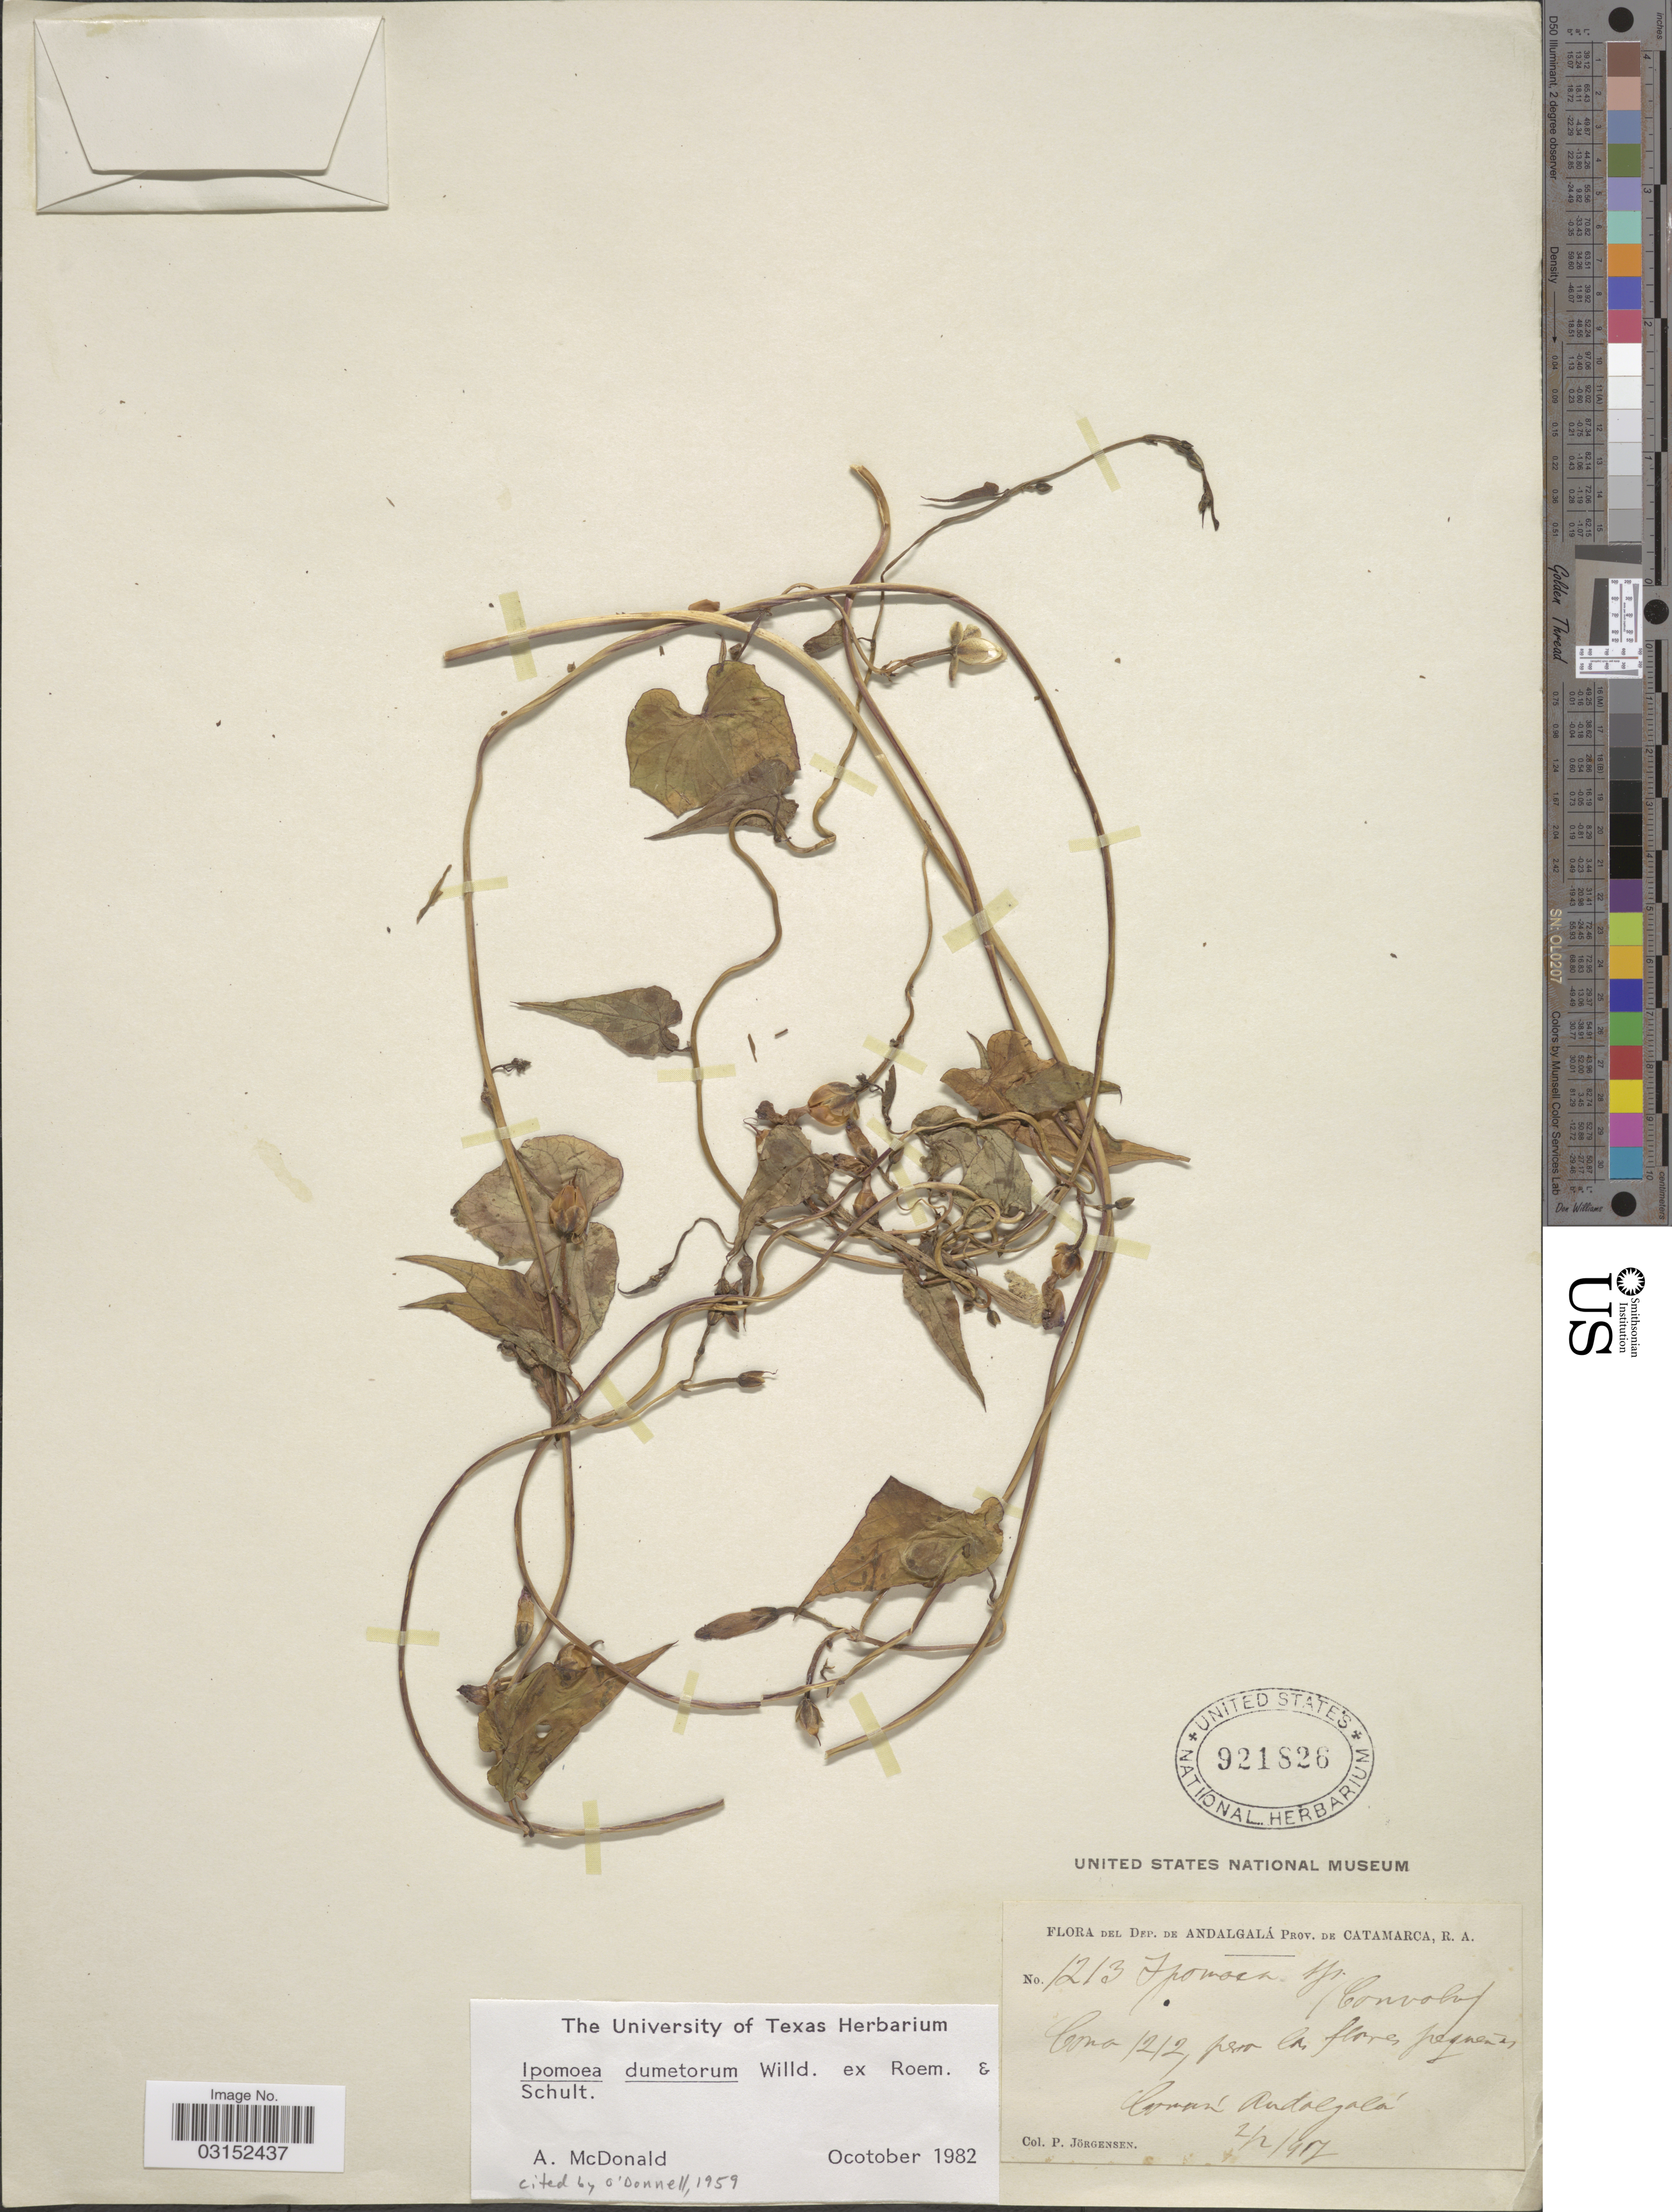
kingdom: Plantae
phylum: Tracheophyta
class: Magnoliopsida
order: Solanales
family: Convolvulaceae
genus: Ipomoea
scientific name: Ipomoea dumetorum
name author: Willd.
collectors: P. Jörgensen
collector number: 1213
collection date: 1917-02-02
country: Argentina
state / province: Catamarca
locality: Dep. de Andalgalá, Común Andalgalá.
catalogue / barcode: US 921826